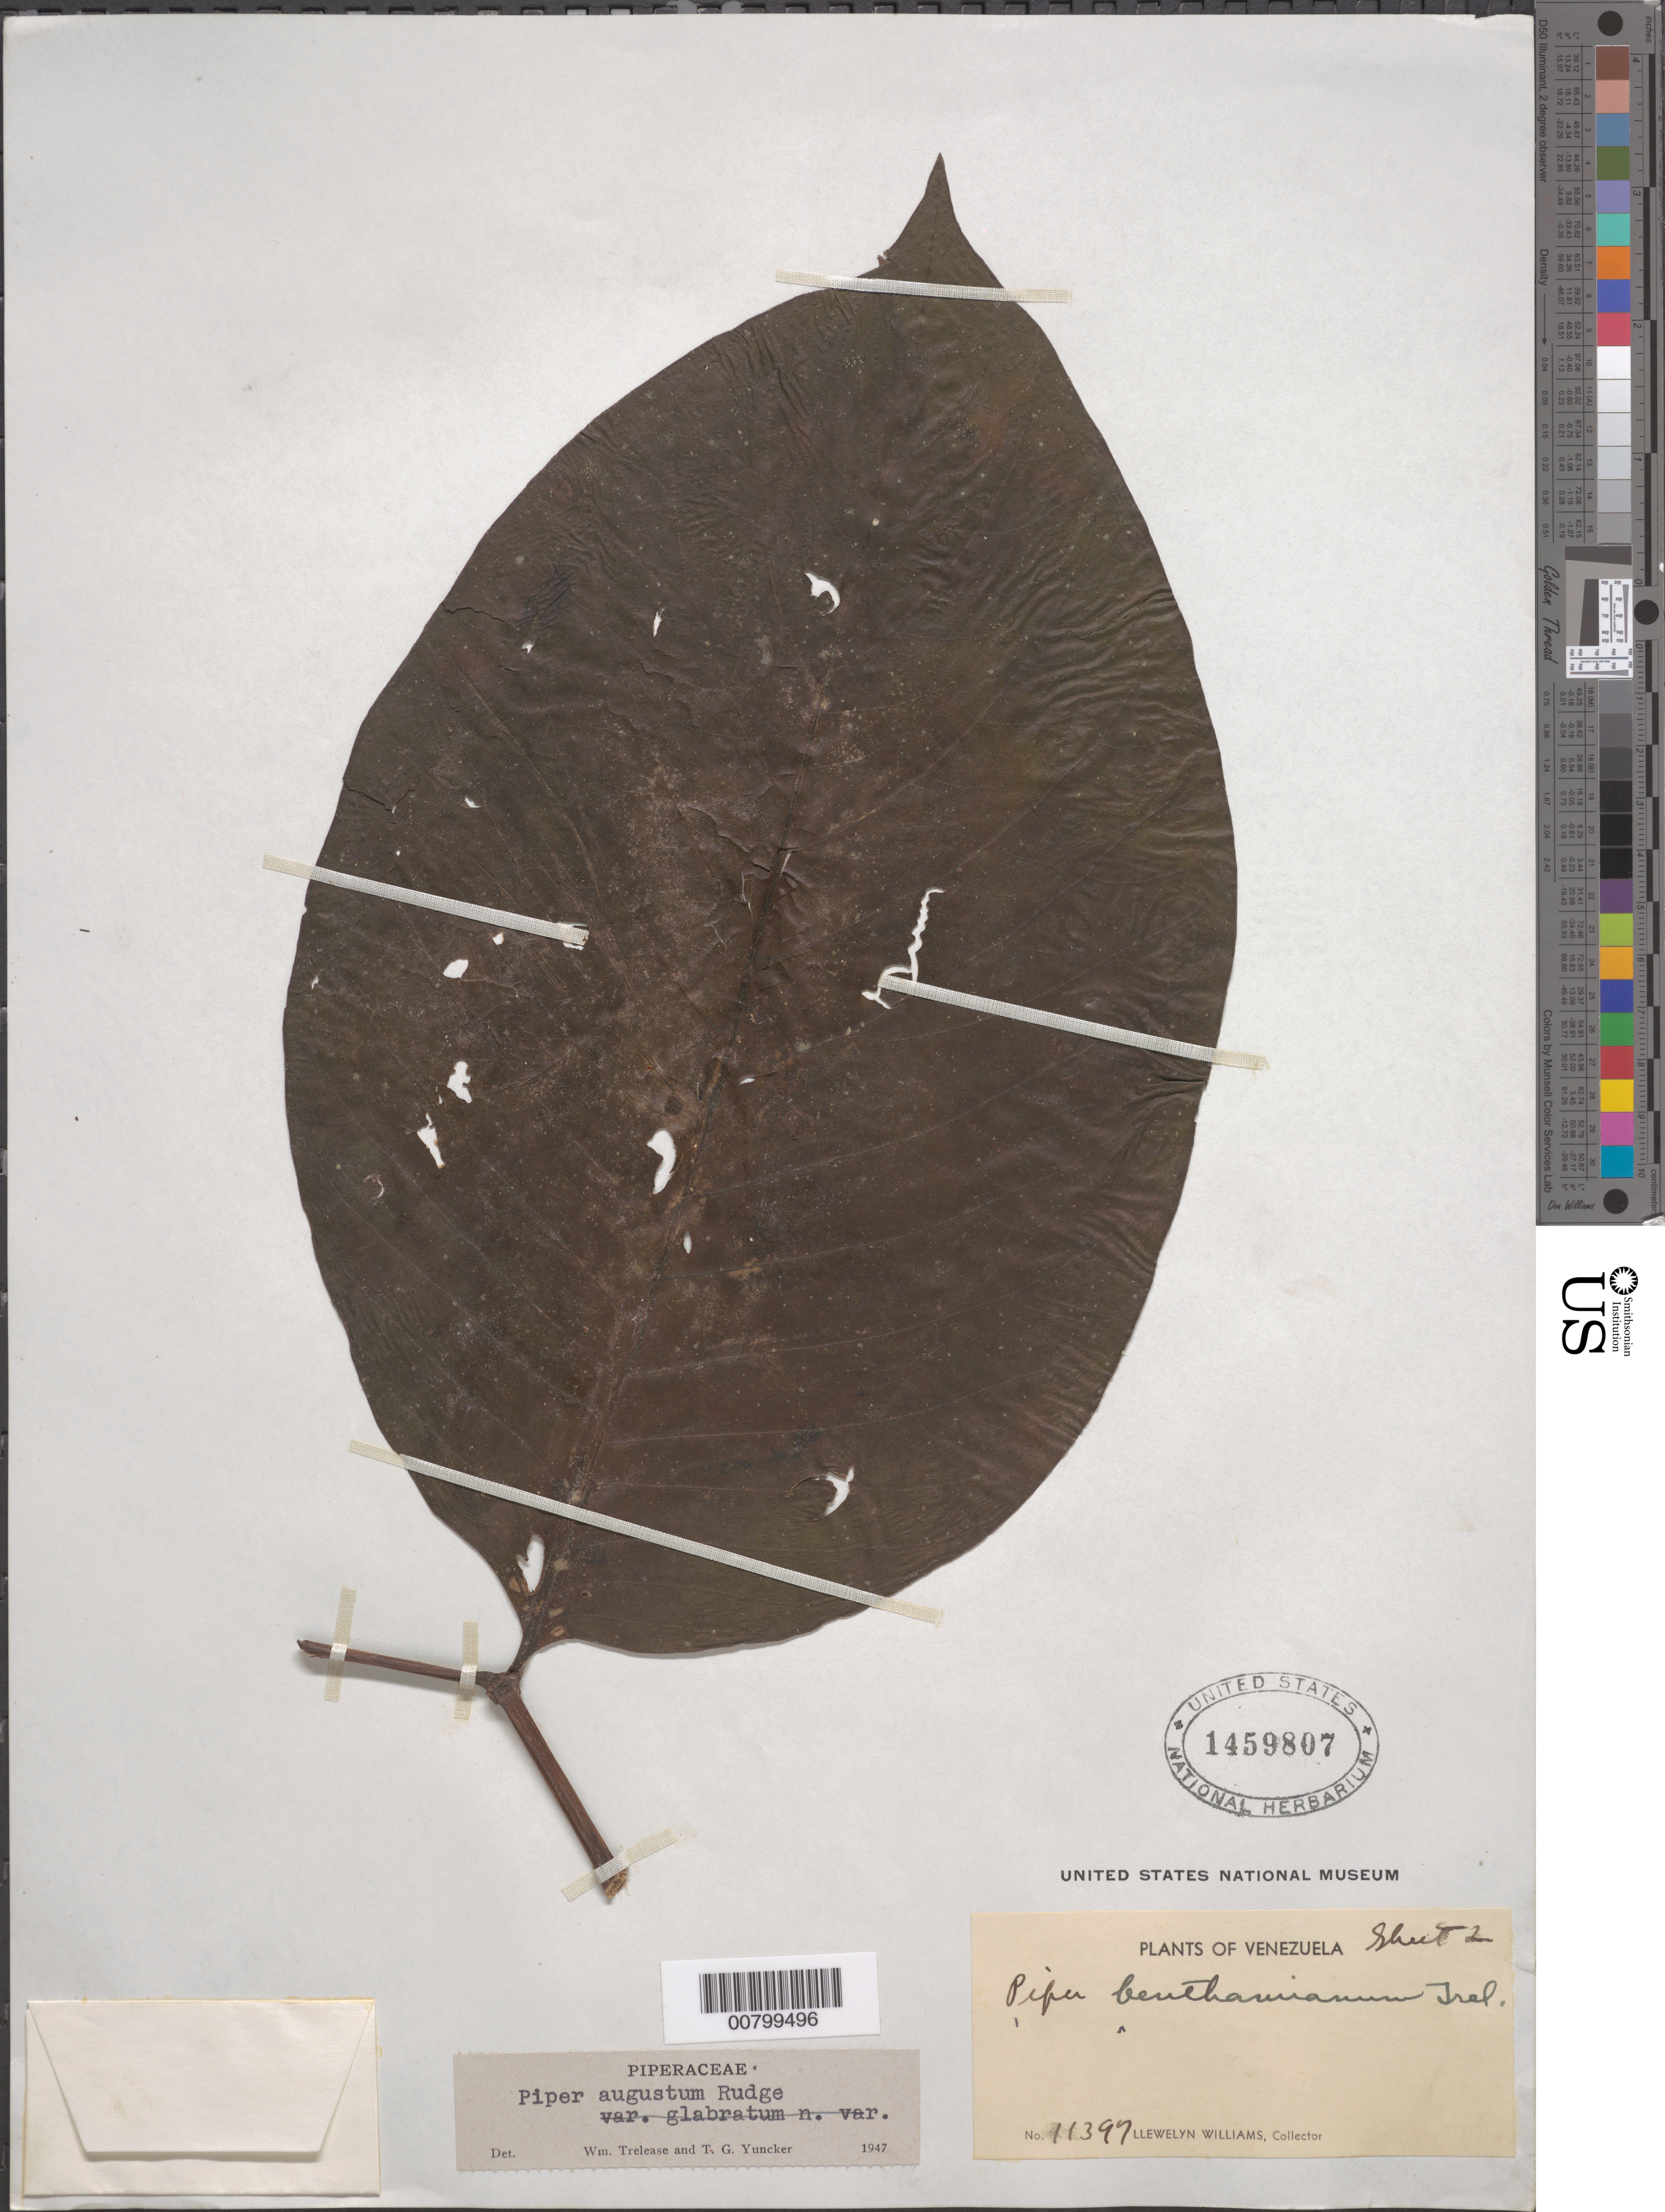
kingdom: Plantae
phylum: Tracheophyta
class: Magnoliopsida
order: Piperales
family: Piperaceae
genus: Piper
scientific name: Piper augustum var. augustum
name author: Rudge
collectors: Ll. Williams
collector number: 11397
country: Venezuela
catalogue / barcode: US 1459807